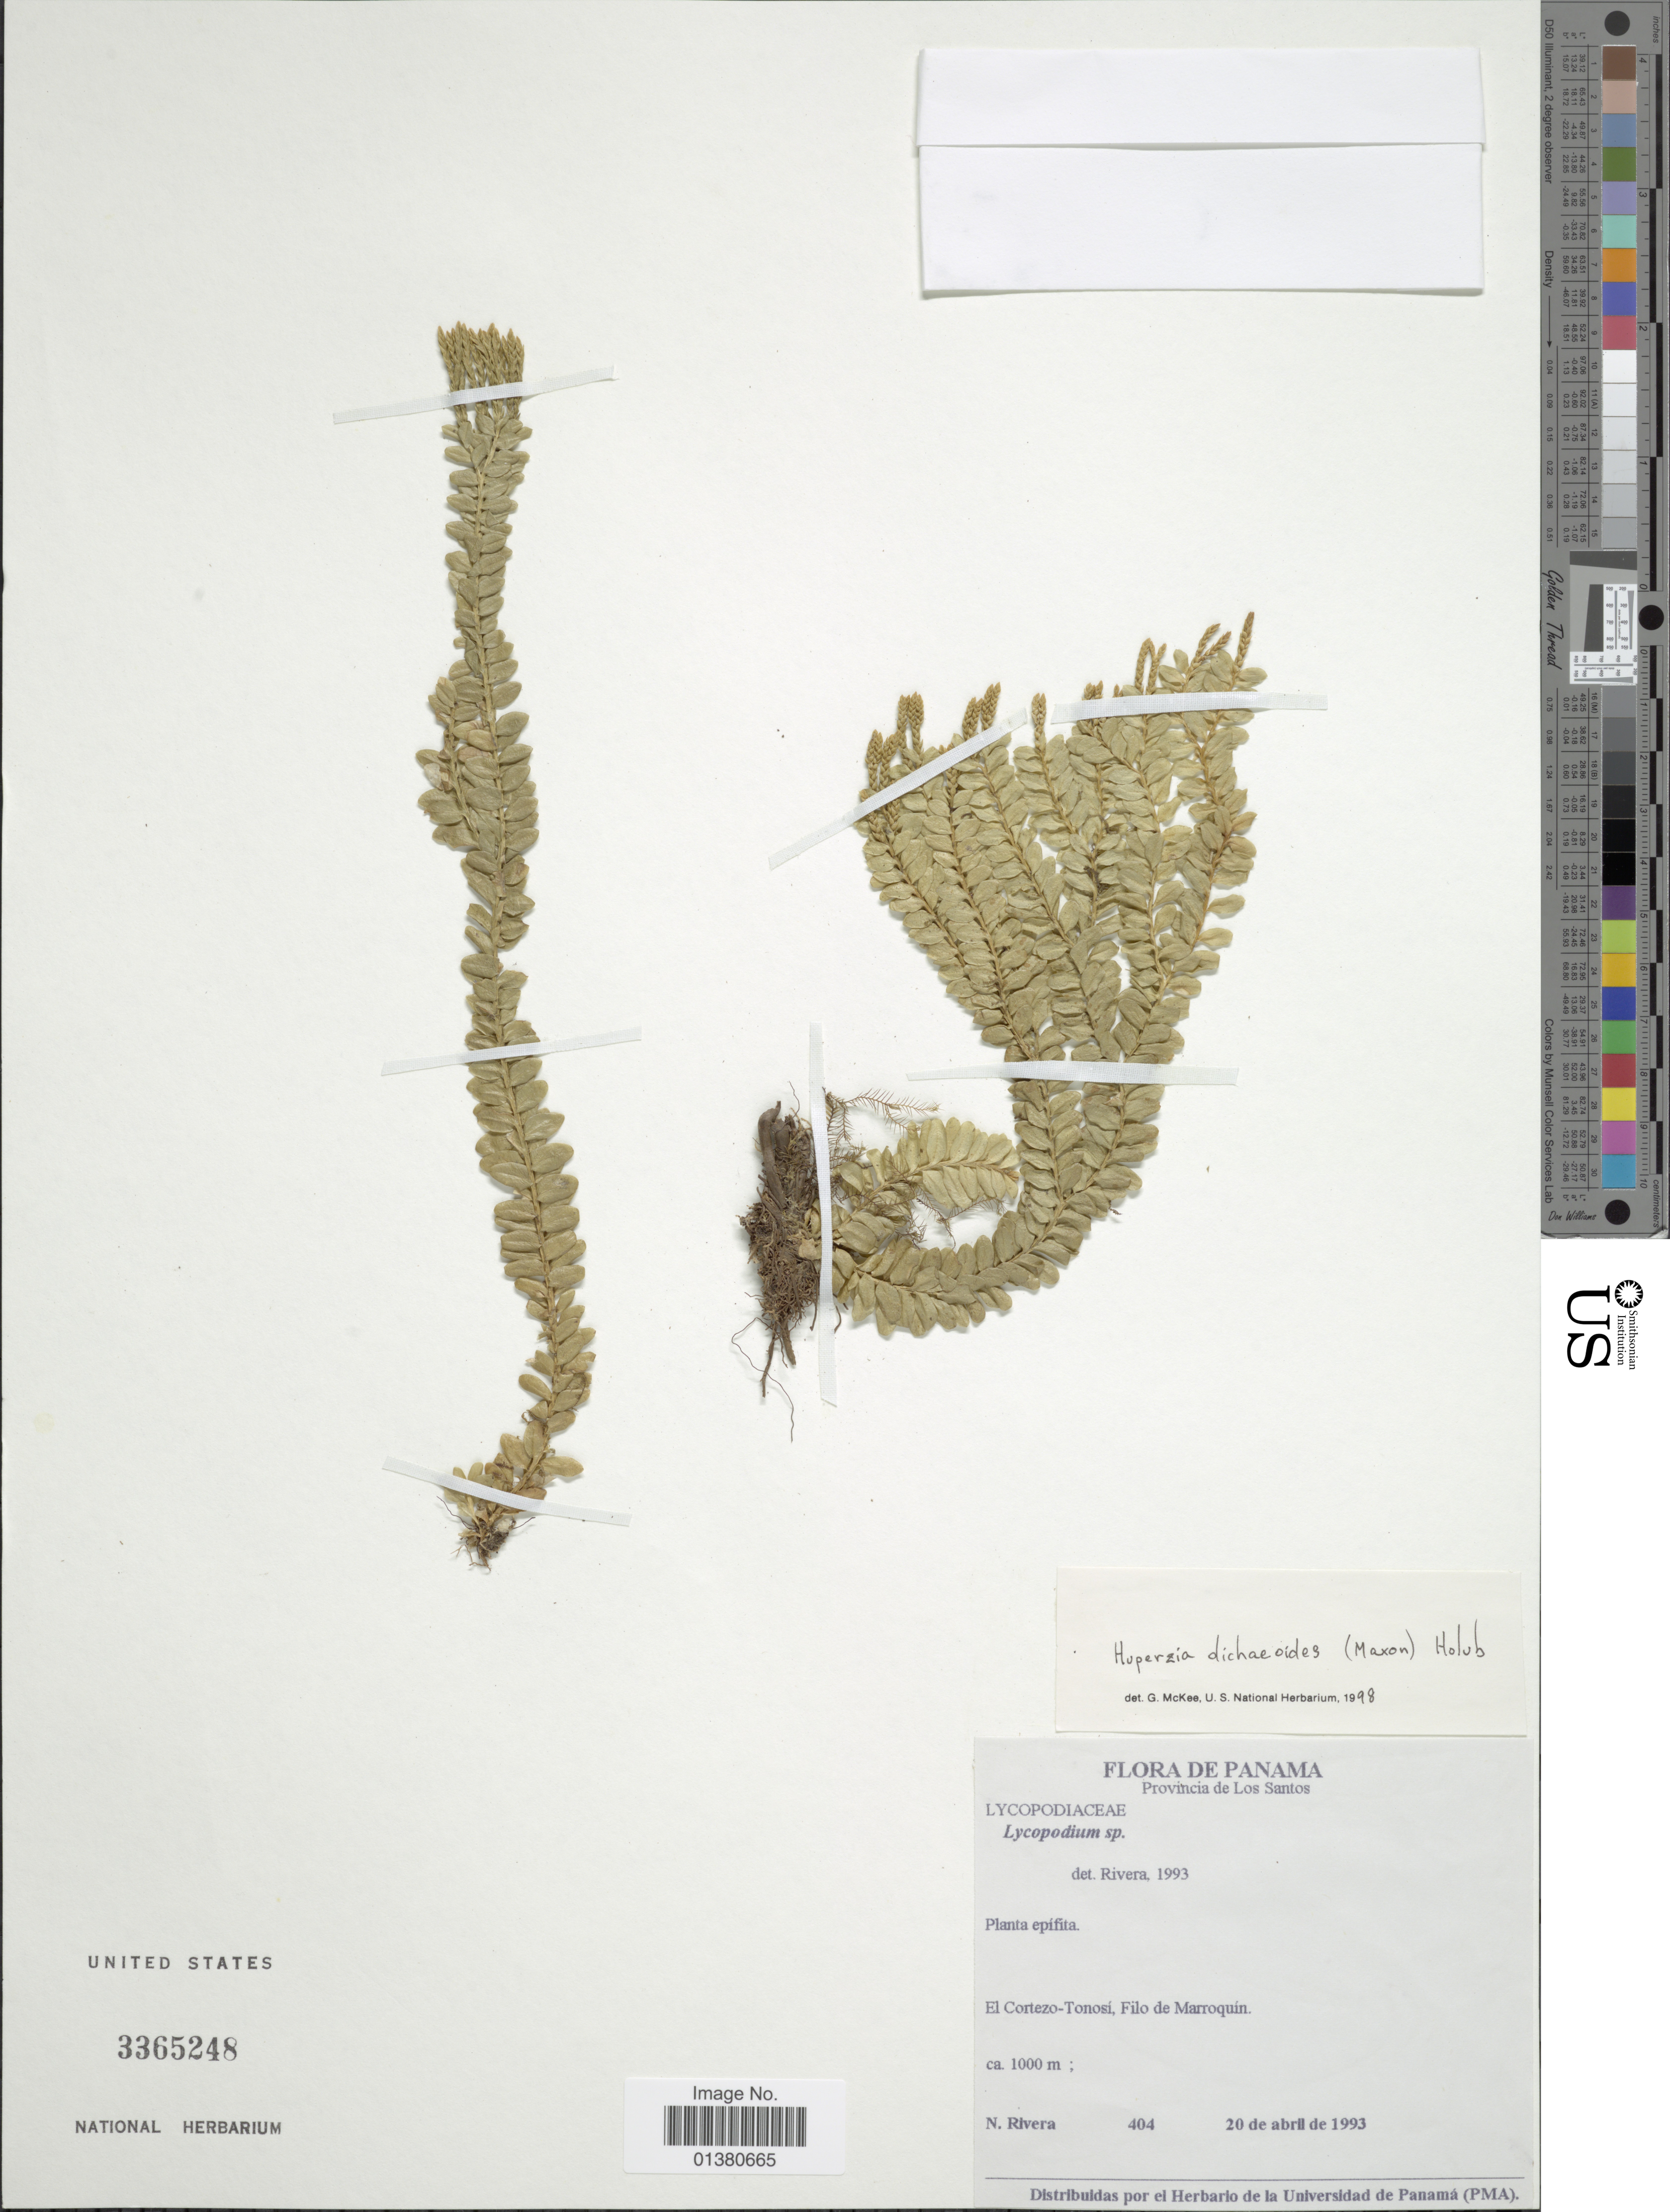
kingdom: Plantae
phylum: Tracheophyta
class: Lycopodiopsida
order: Lycopodiales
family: Lycopodiaceae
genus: Phlegmariurus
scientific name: Phlegmariurus dichaeoides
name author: (Maxon) B. Øllg.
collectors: N. Rivera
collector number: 404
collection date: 1993-04-20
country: Panama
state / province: Los Santos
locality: Provincia de Los Santos, El Cortezo-Tonosi, Filo de Marroquin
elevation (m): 1000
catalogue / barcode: US 3365248